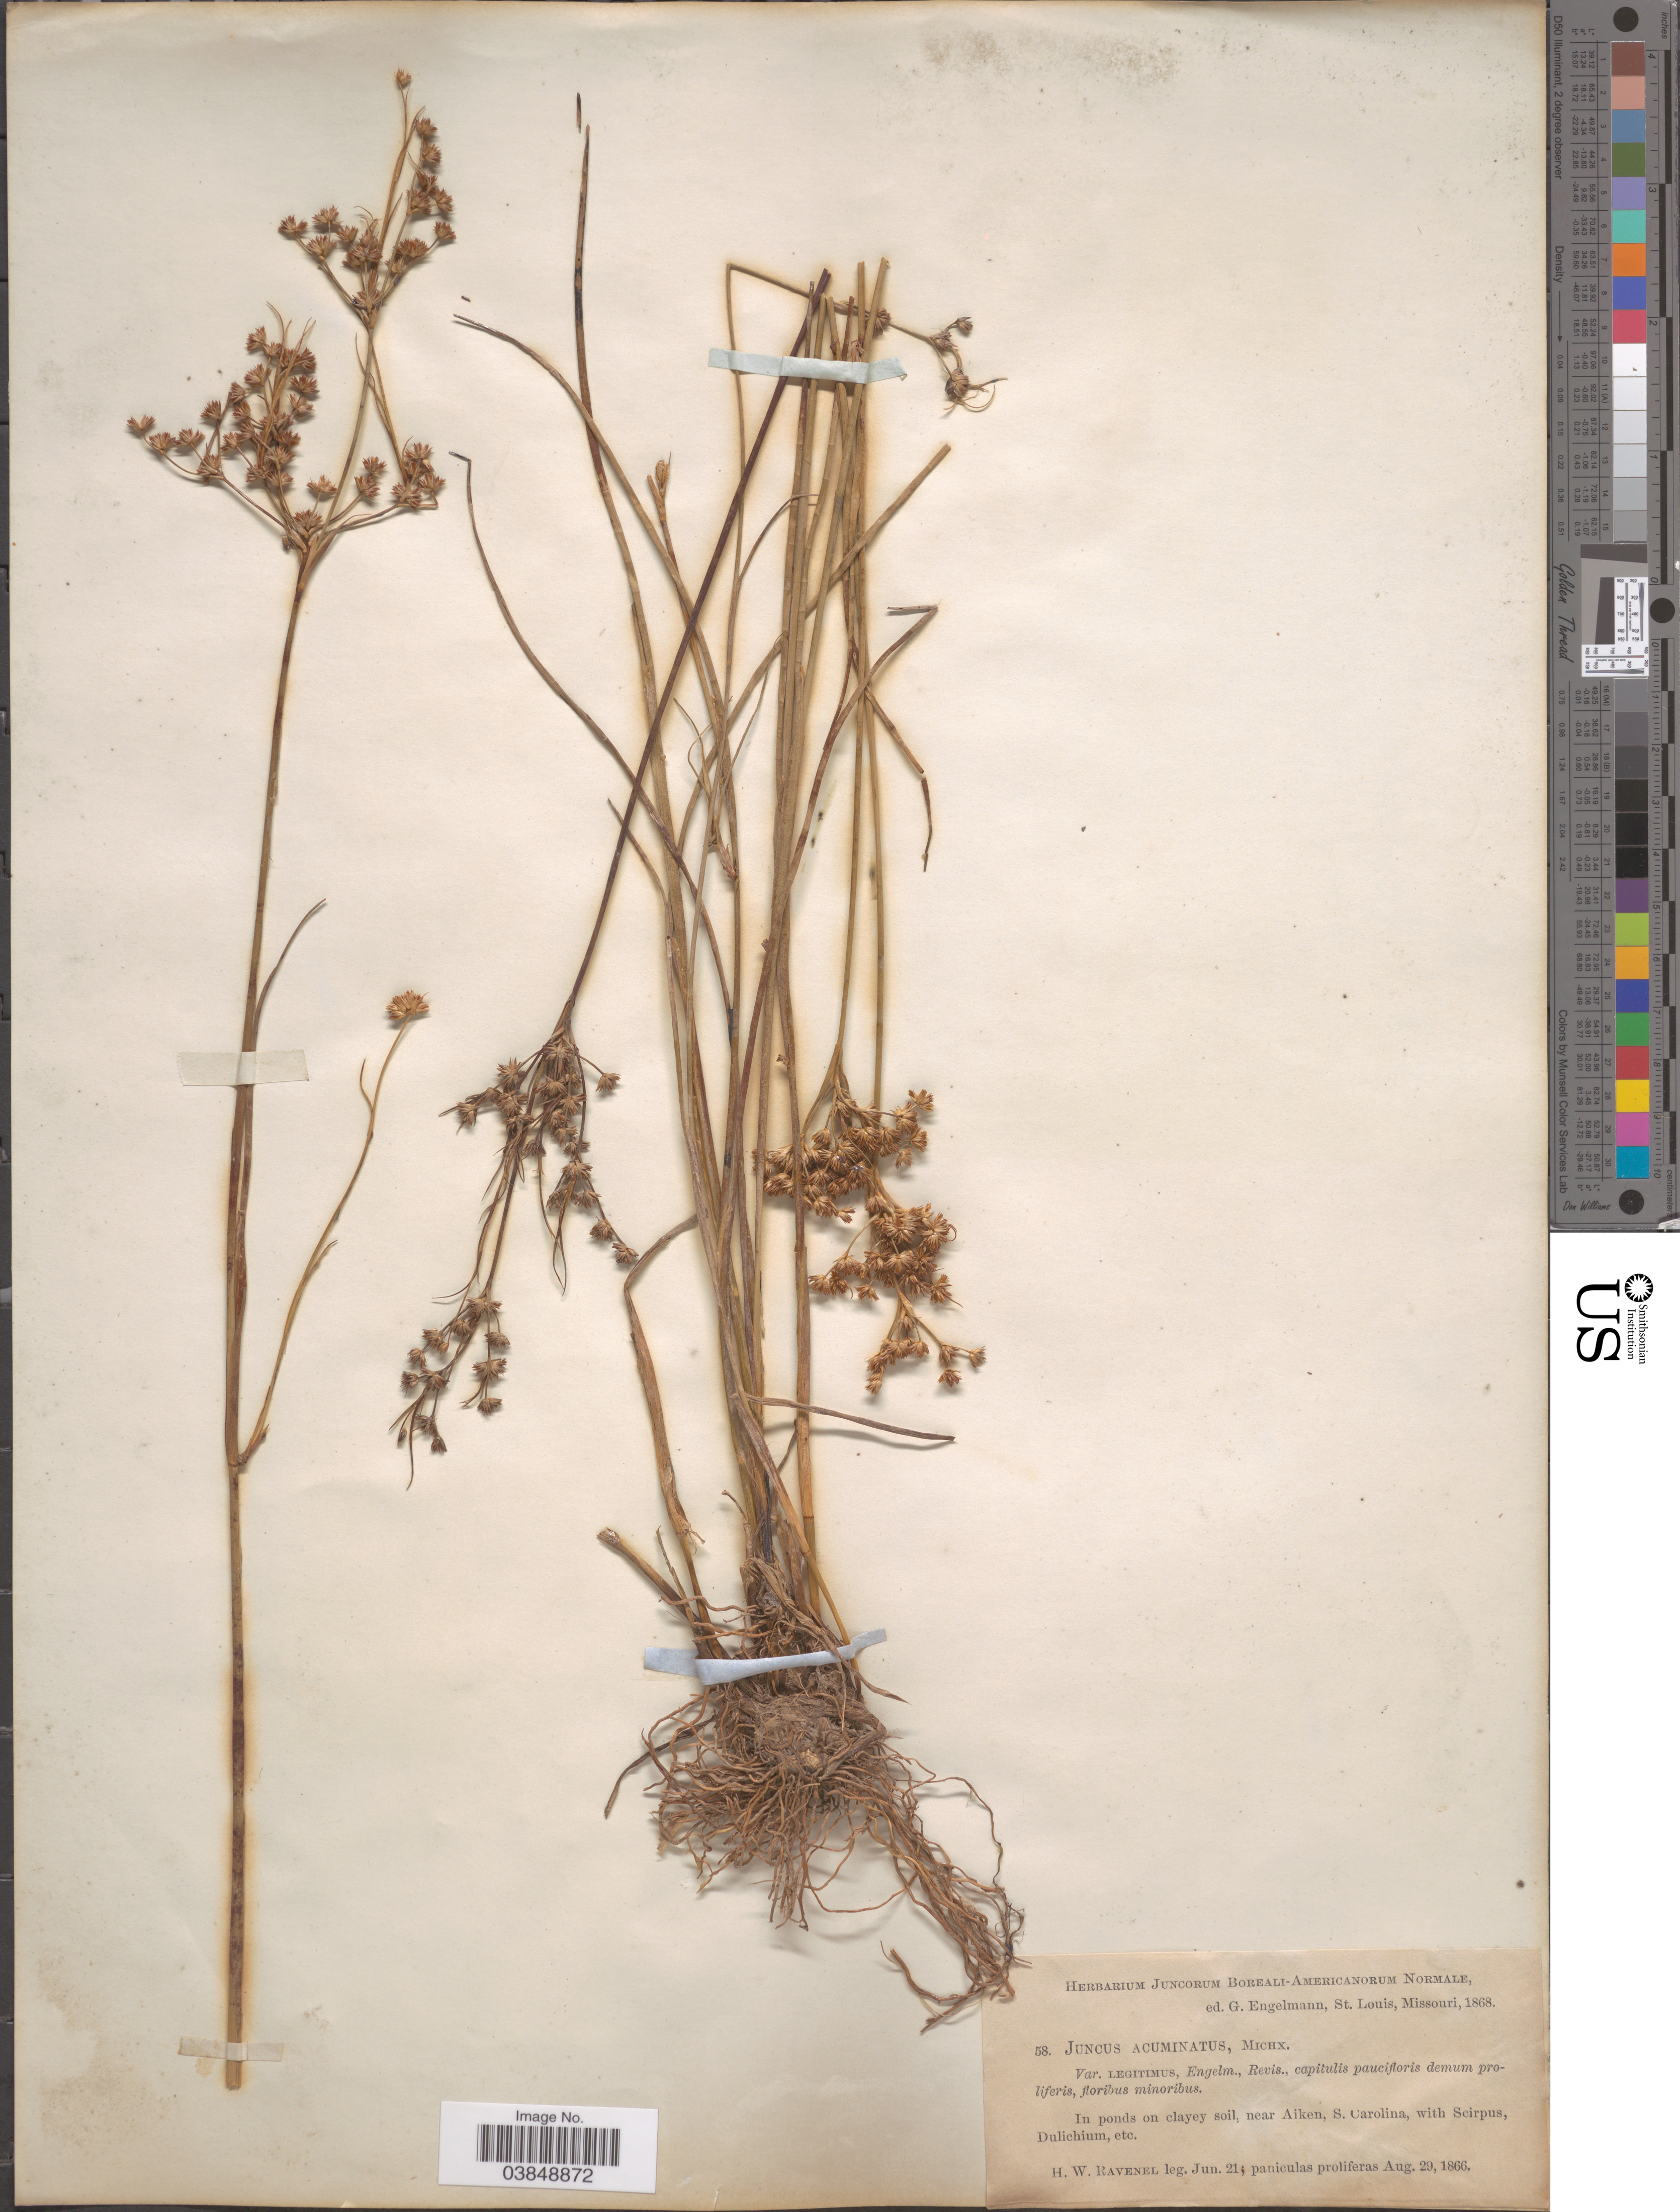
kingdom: Plantae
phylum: Tracheophyta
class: Liliopsida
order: Poales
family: Juncaceae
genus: Juncus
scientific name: Juncus acuminatus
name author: Michx.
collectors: H. Ravenel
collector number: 58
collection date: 1866-06-21/1866-08-29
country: United States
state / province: South Carolina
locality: Near Aiken.